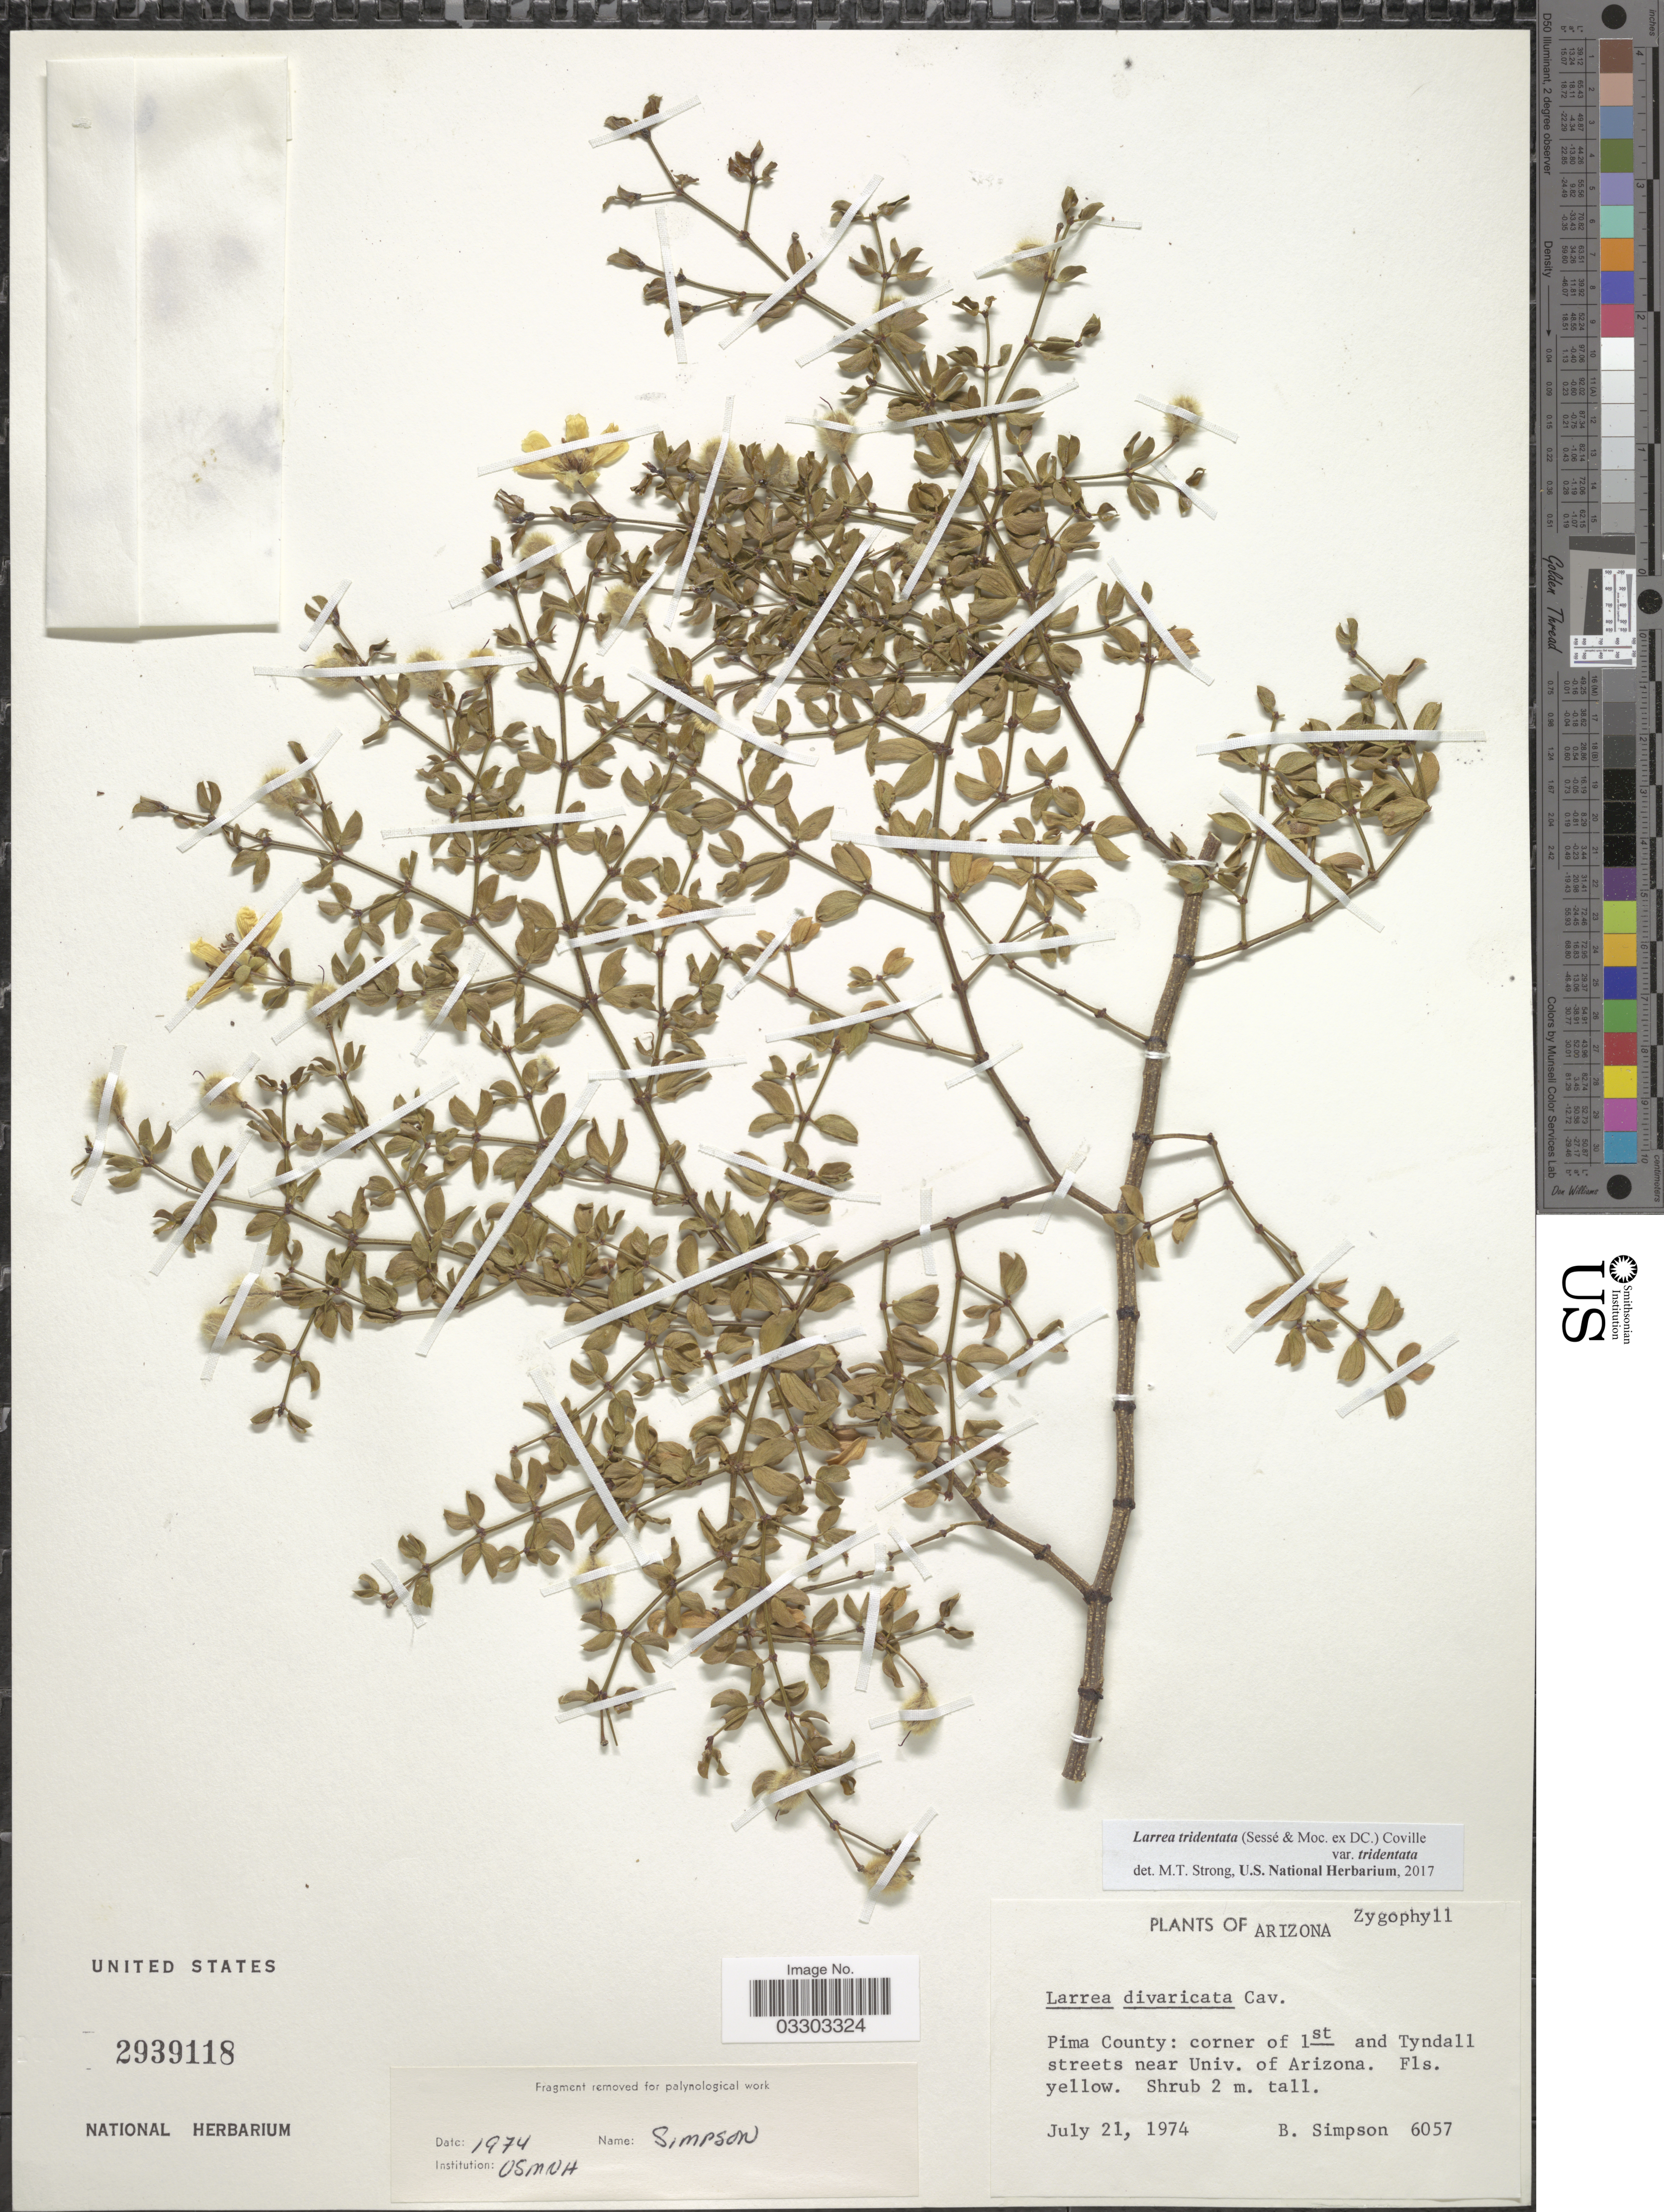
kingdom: Plantae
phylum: Tracheophyta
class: Magnoliopsida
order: Zygophyllales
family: Zygophyllaceae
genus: Larrea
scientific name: Larrea tridentata var. tridentata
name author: (Sessé & Moc. ex DC.) Coville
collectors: B. Simpson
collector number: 6057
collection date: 1974-07-21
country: United States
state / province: Arizona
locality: Pima County: corner of 1st and Tyndall streets near Univ. of Arizona.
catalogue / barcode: US 2939118